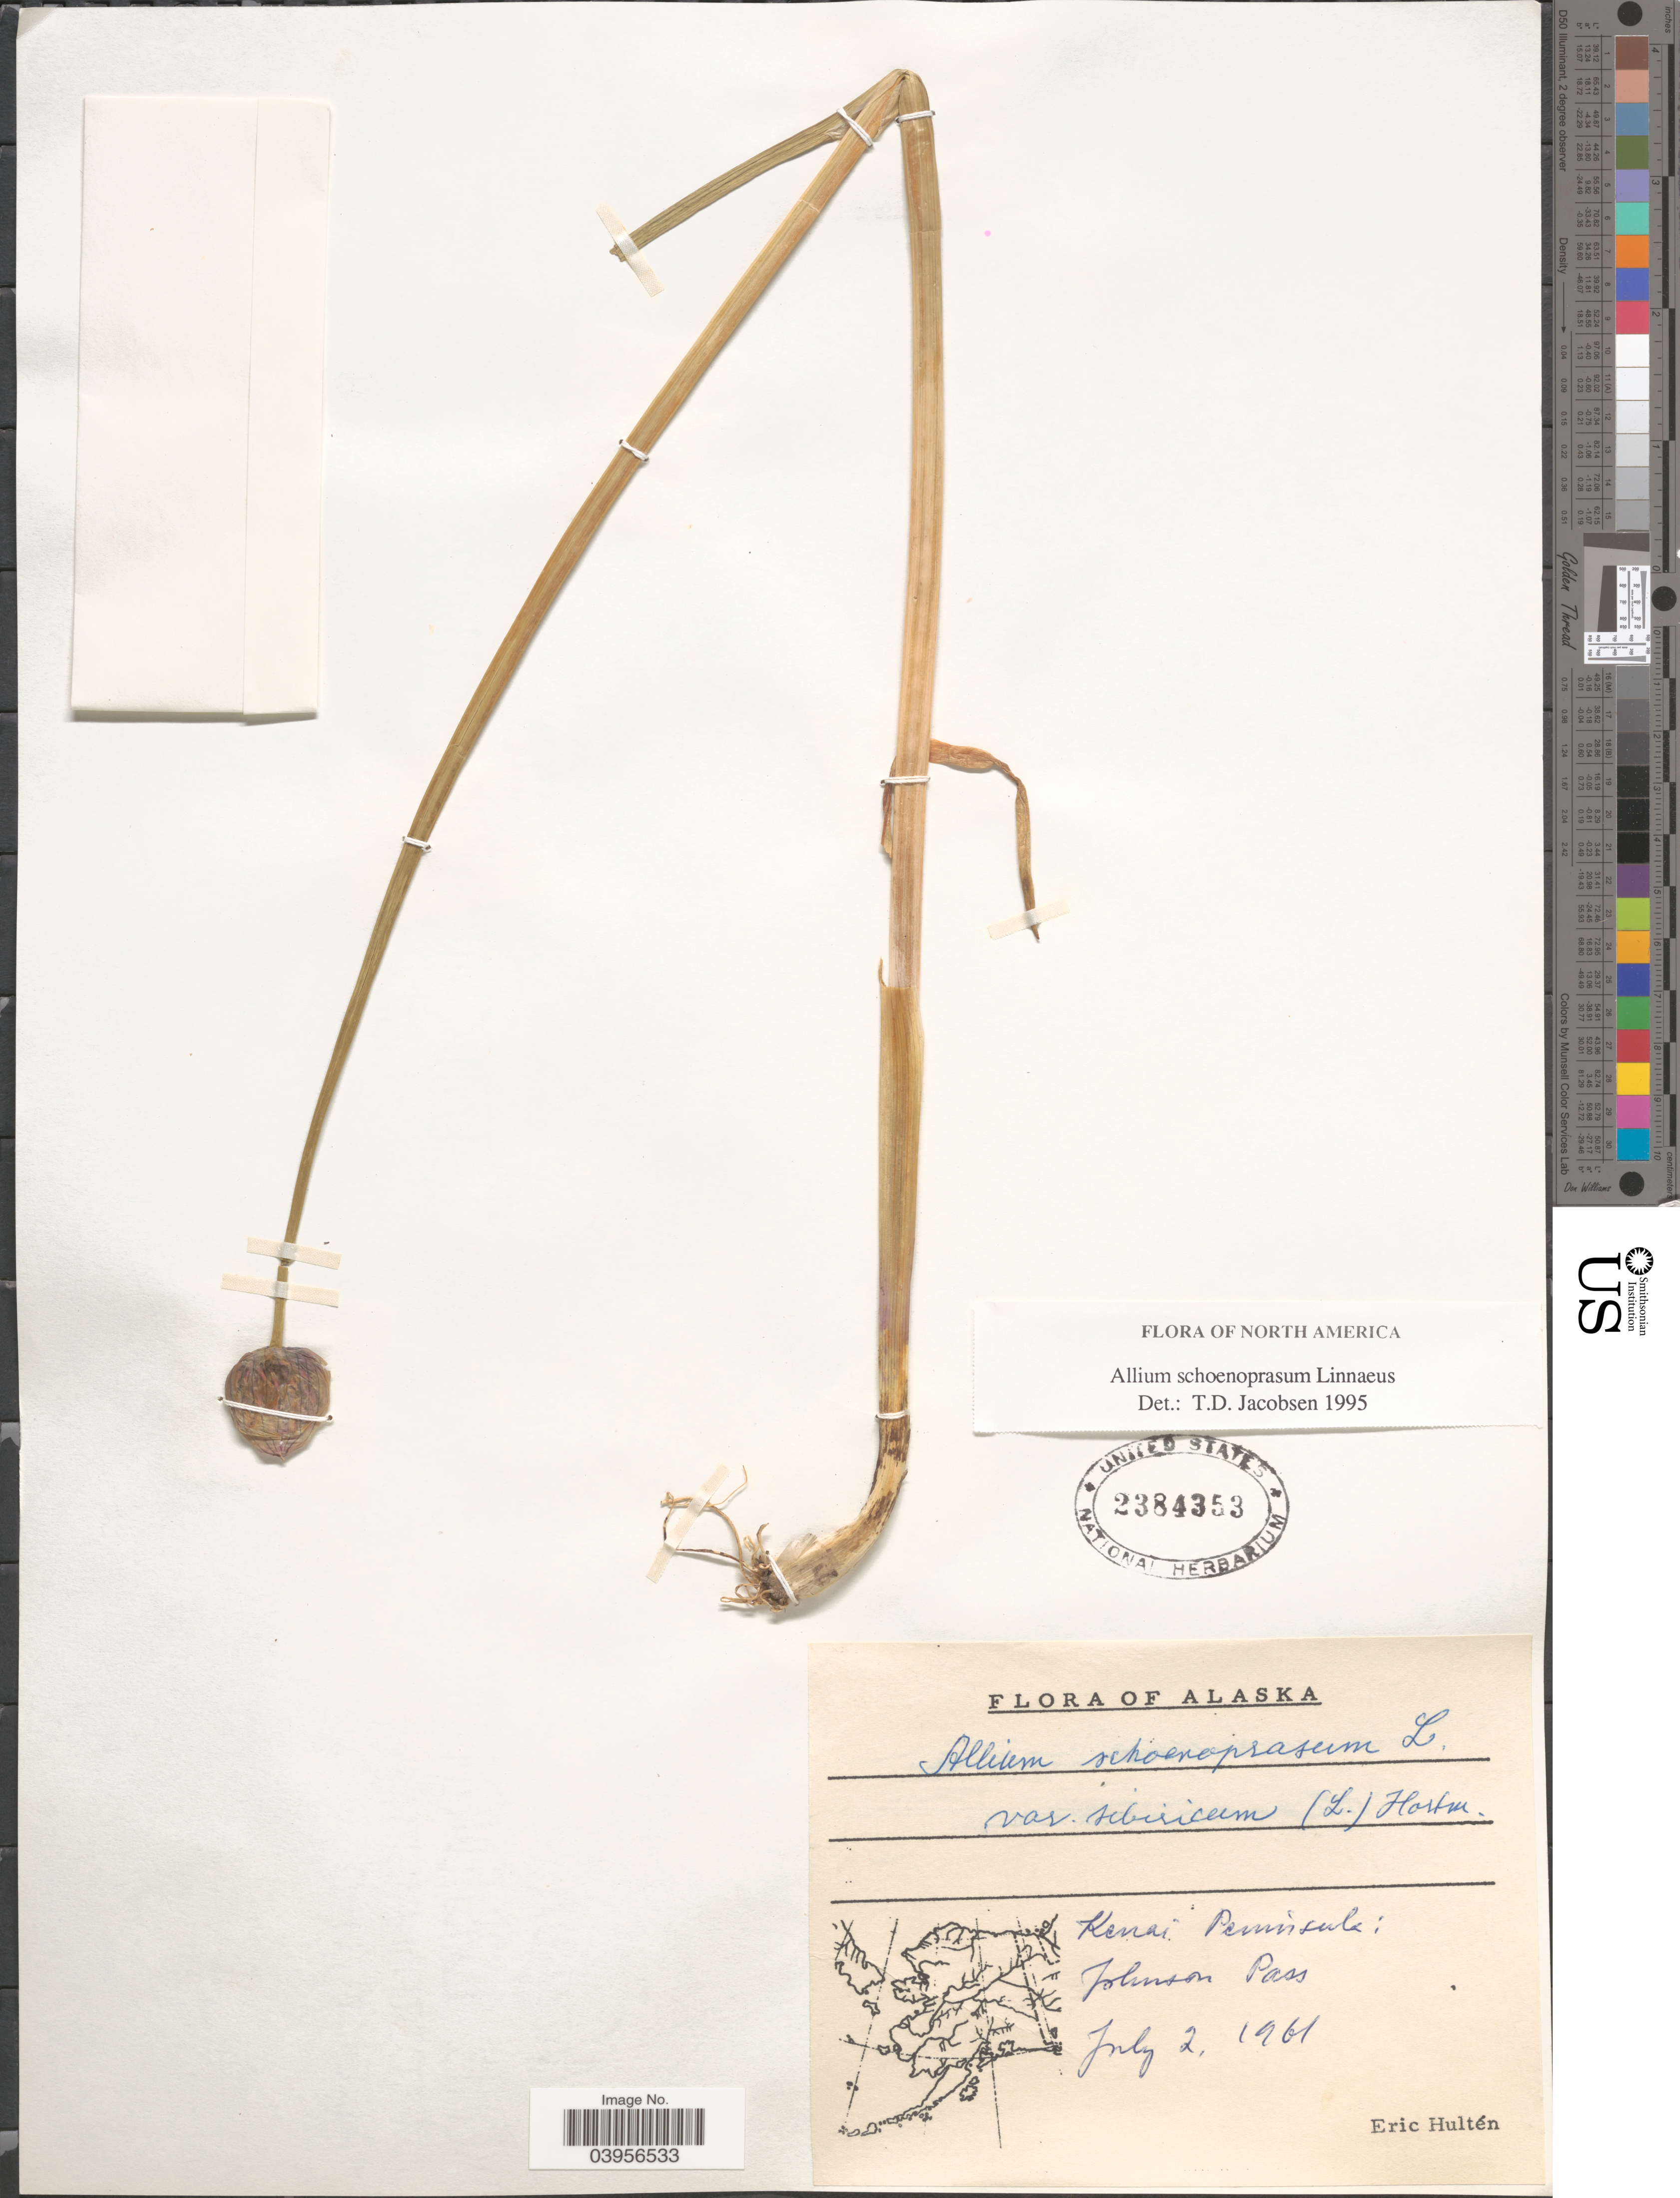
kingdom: Plantae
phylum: Tracheophyta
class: Liliopsida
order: Asparagales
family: Amaryllidaceae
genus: Allium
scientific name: Allium schoenoprasum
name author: L.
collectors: E. G. Hultén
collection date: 1961-07-02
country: United States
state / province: Alaska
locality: Kenai Peninsula: Johnson Pass.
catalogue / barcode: US 2384353